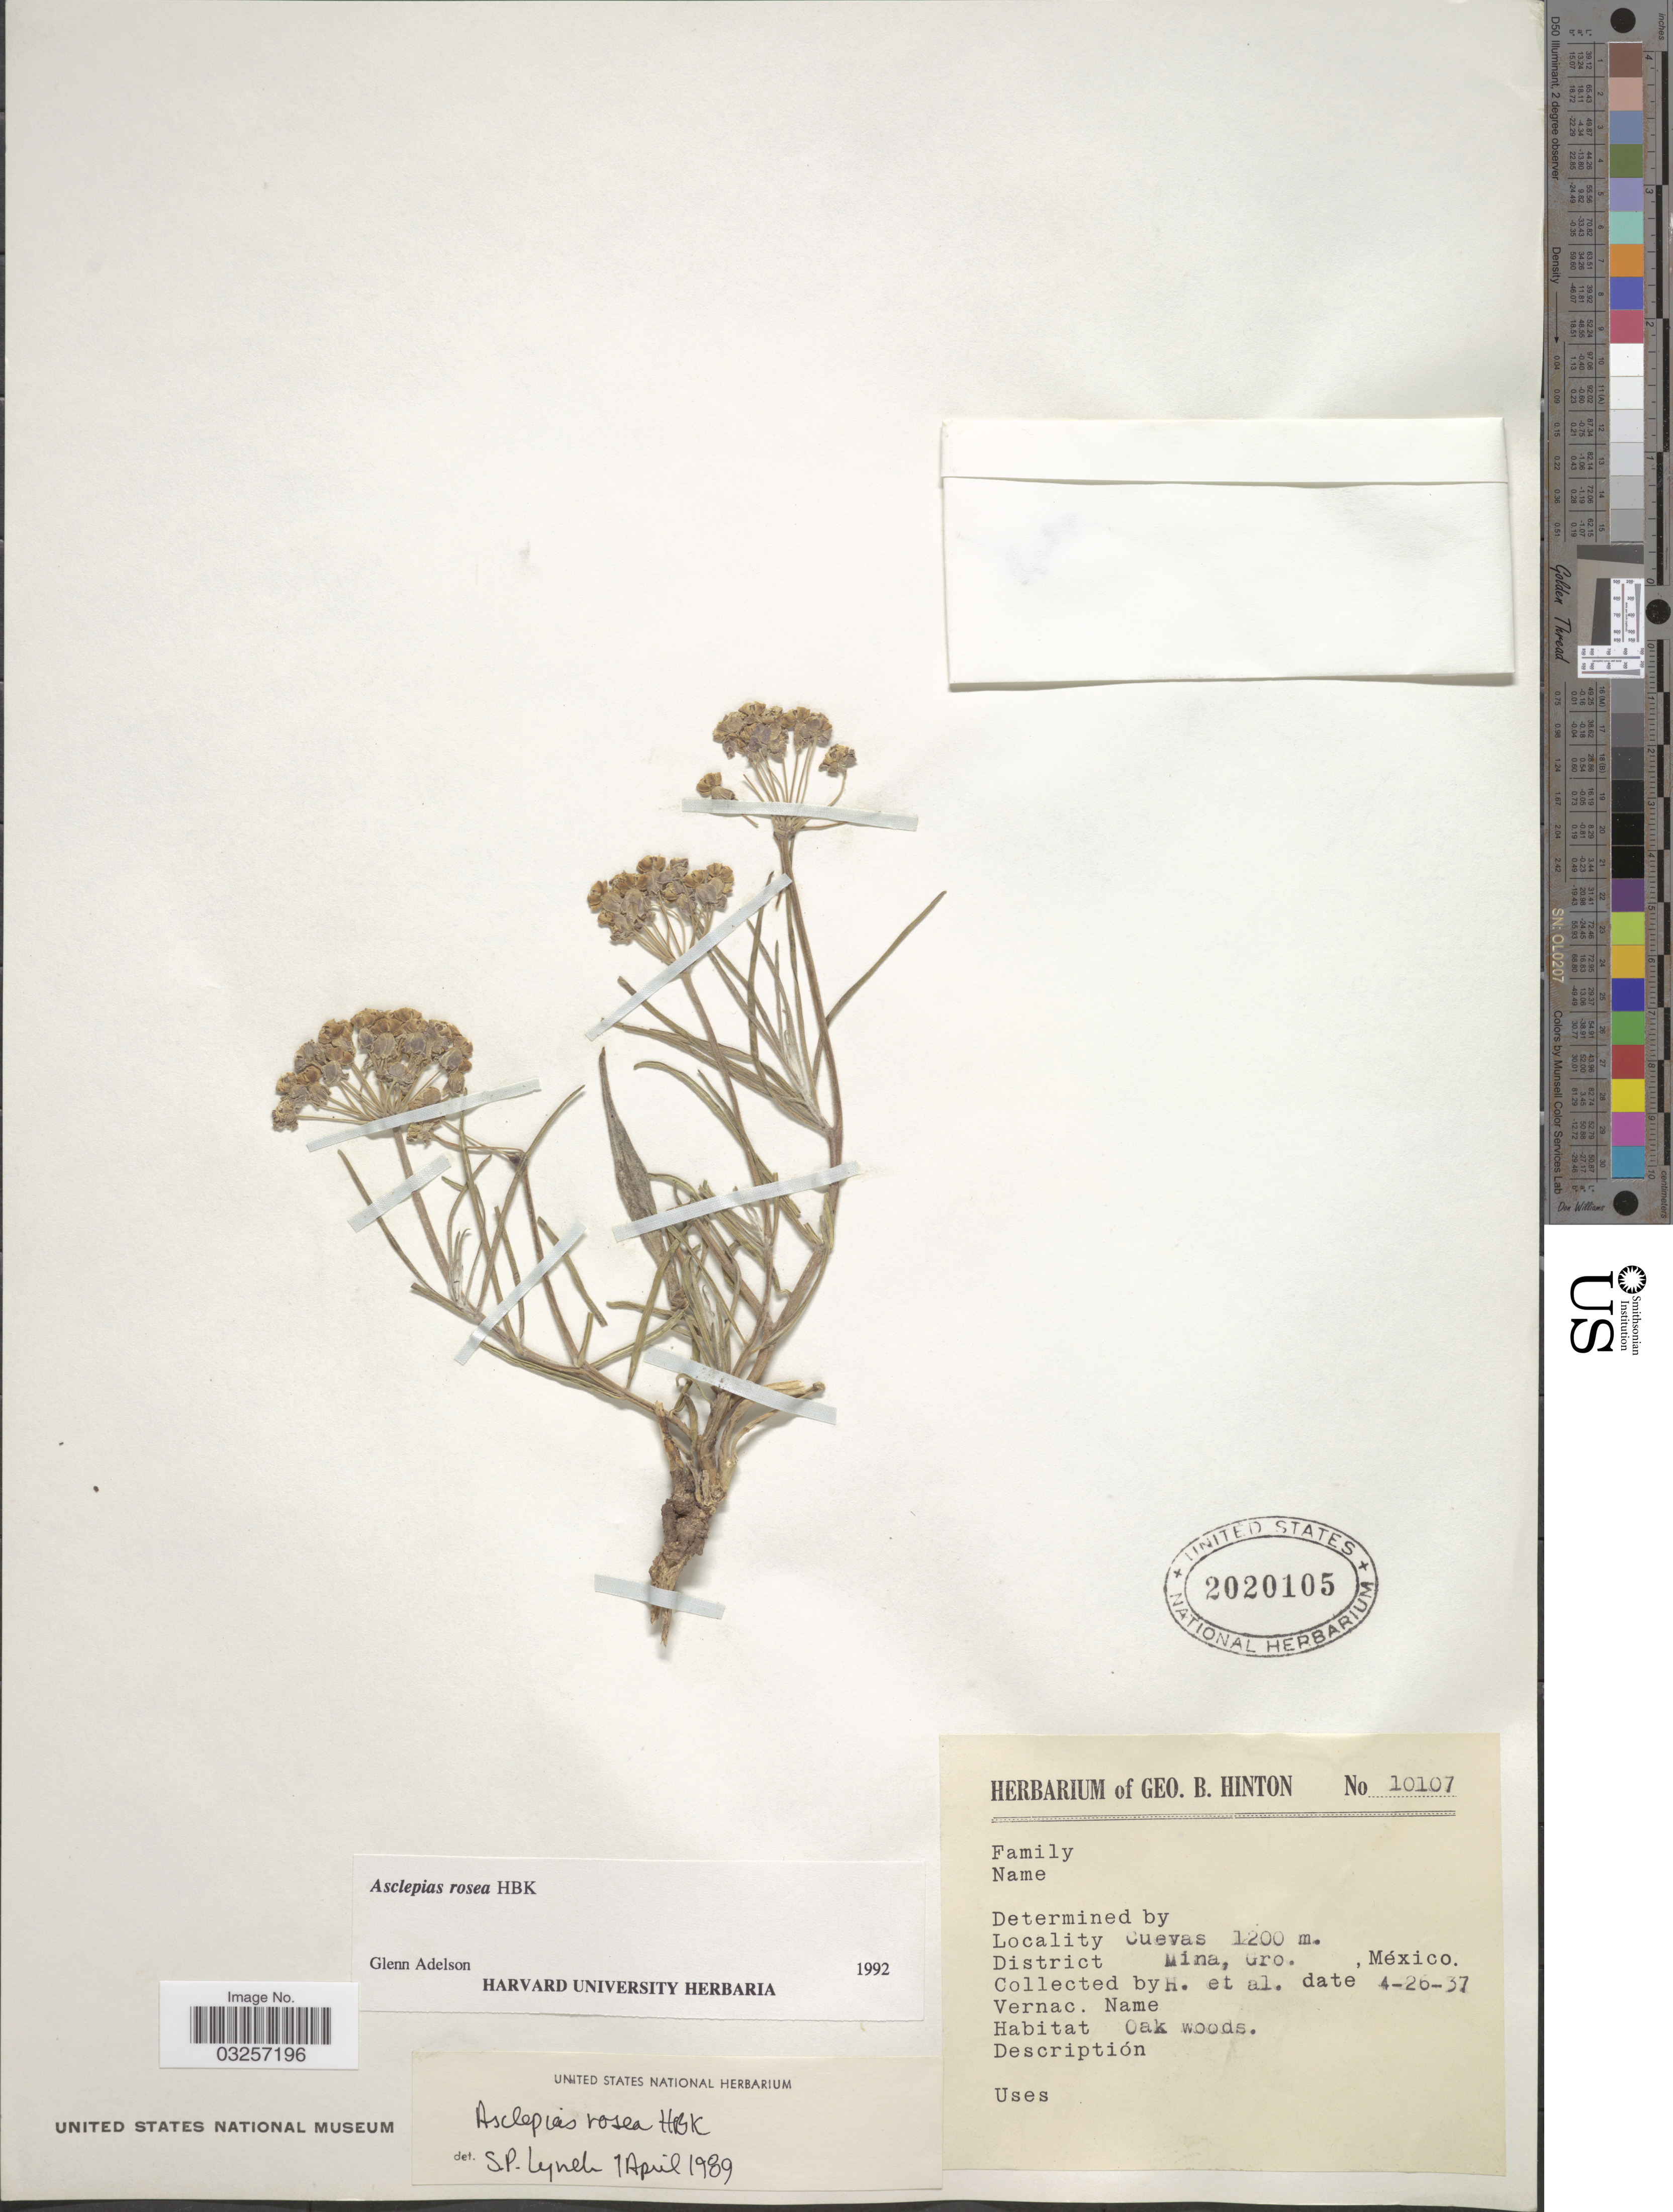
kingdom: Plantae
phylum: Tracheophyta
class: Magnoliopsida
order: Gentianales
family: Apocynaceae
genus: Asclepias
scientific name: Asclepias rosea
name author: Kunth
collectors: G. B. Hinton & et al.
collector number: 10107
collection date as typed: Transcribed d/m/y: 26/4/37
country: Mexico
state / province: Guerrero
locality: Cuevas. District Mina.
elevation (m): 1200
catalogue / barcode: US 2020105